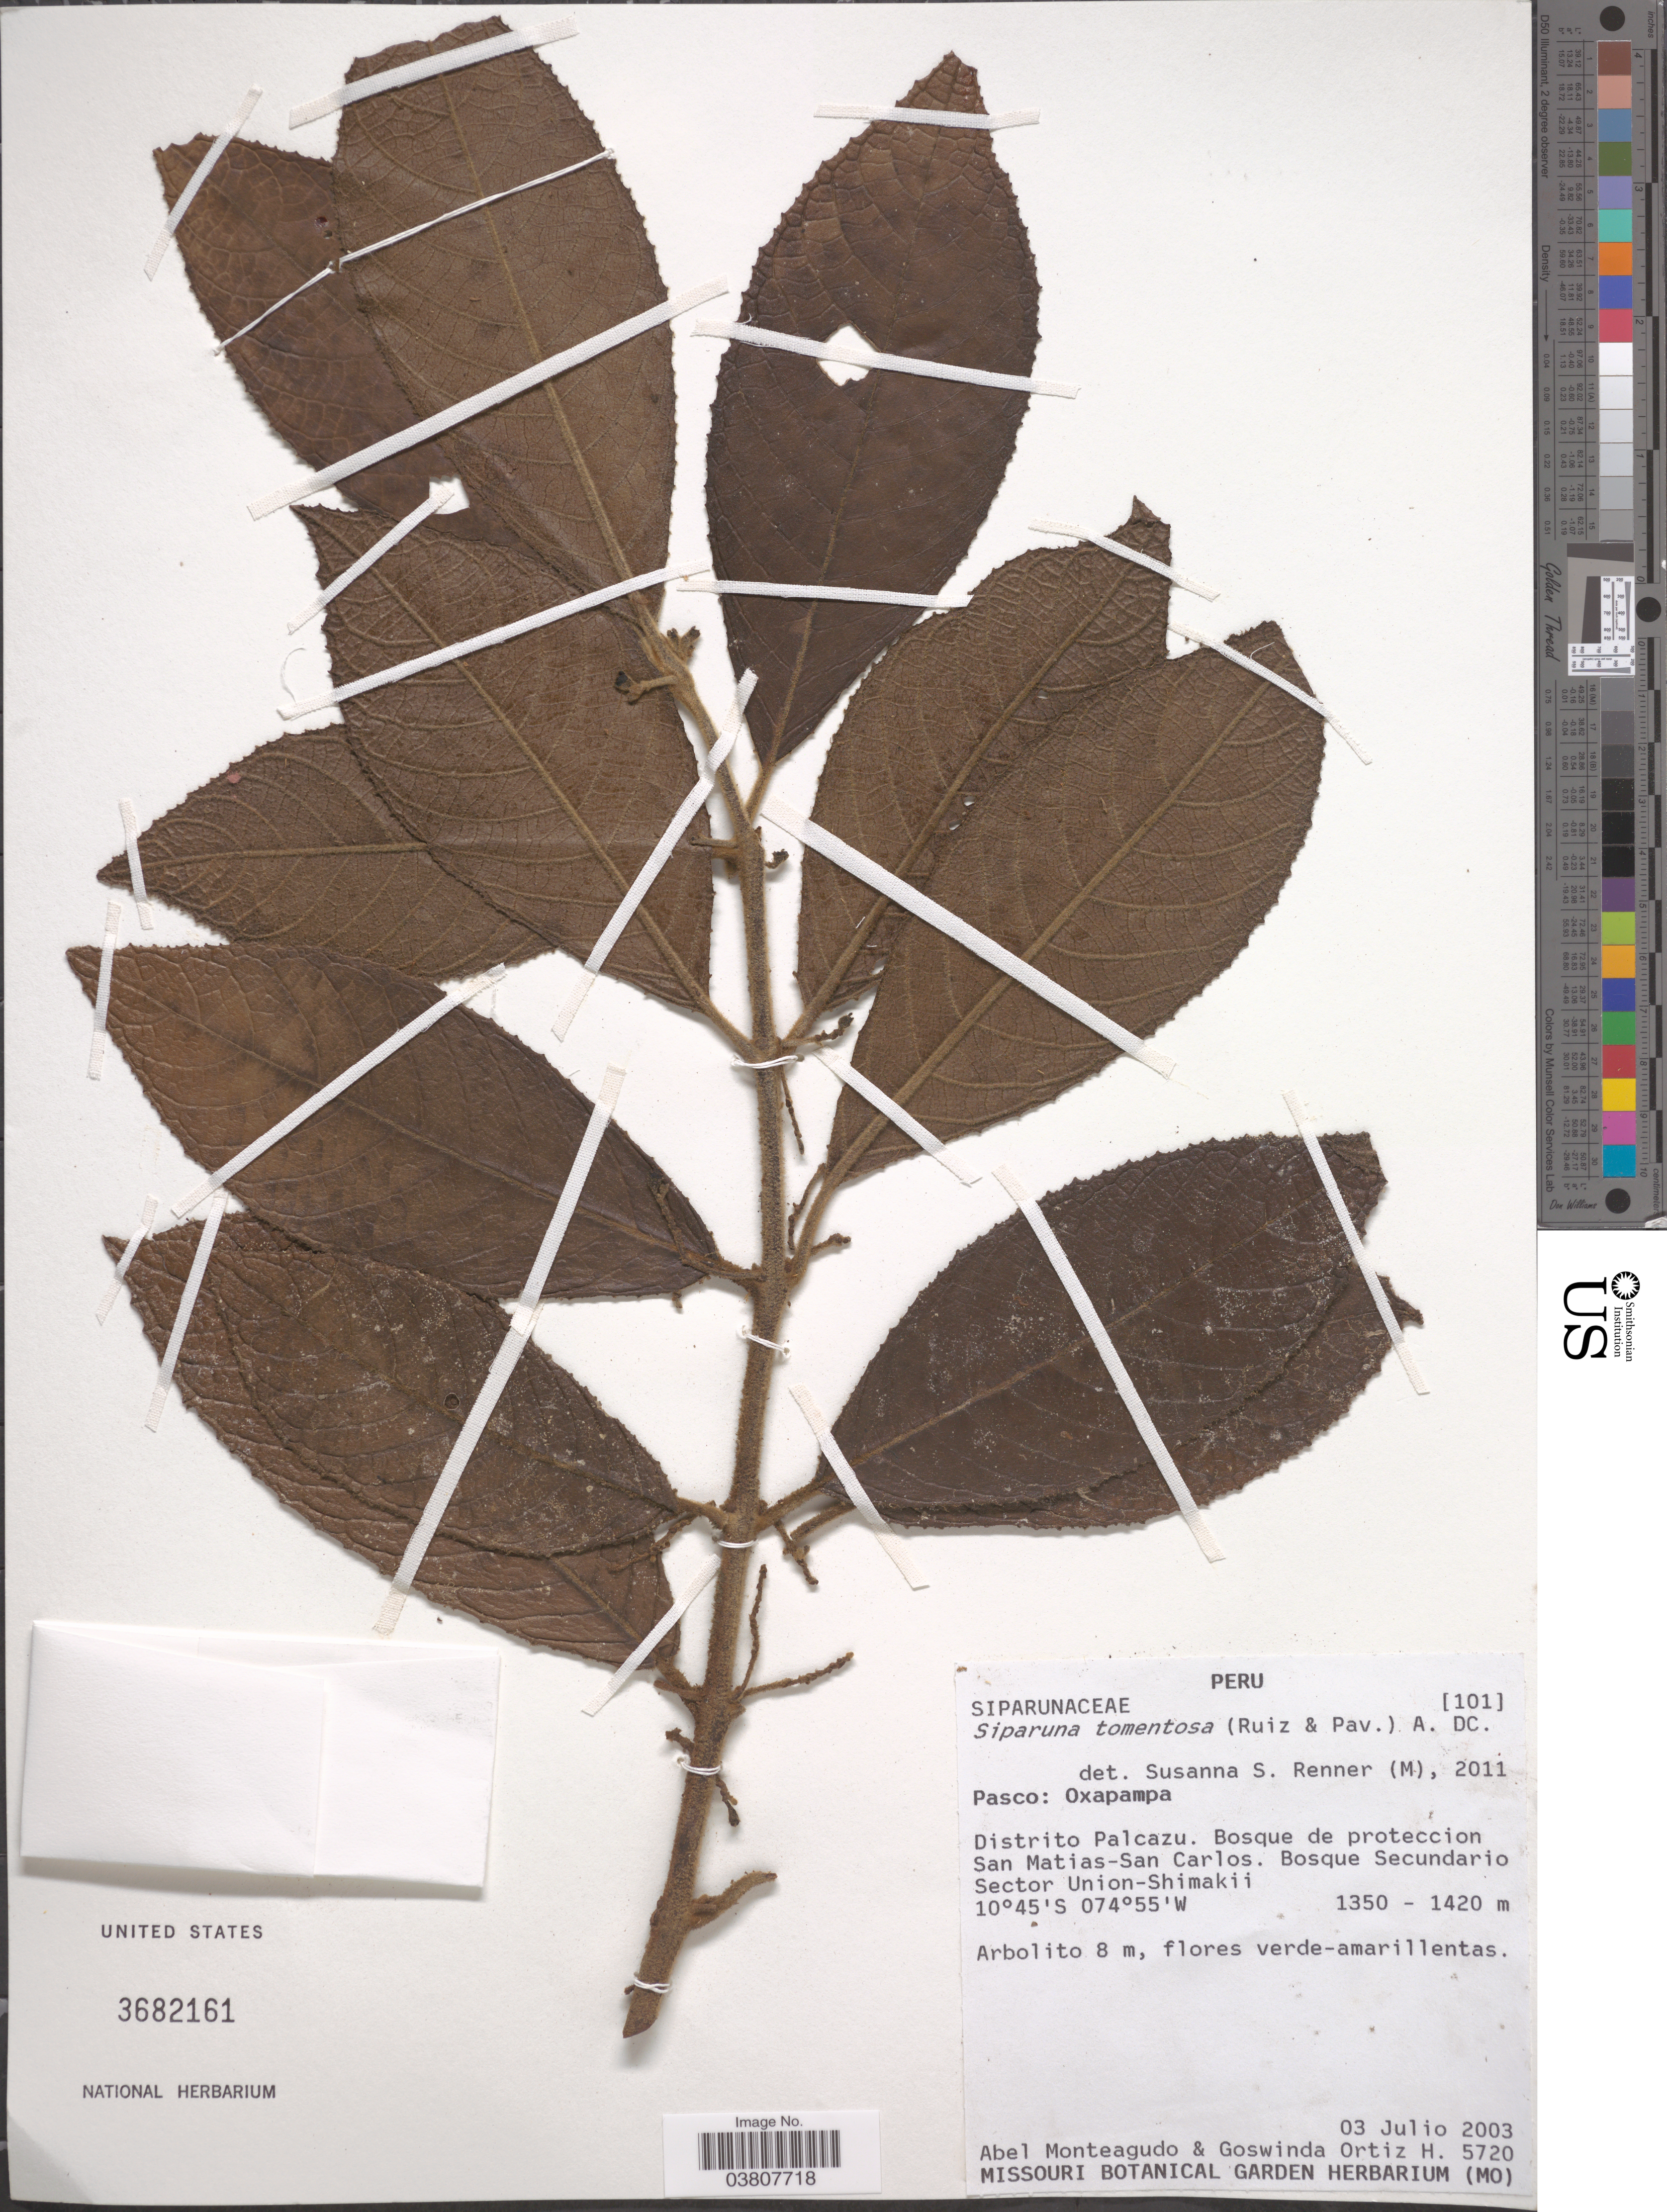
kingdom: Plantae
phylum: Tracheophyta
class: Magnoliopsida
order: Laurales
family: Siparunaceae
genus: Siparuna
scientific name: Siparuna tomentosa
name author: Perkins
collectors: A. Monteagudo & G. Ortiz H.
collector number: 5720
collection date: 2003-07-03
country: Peru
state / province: Pasco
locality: Oxapampa. Distrito Palcazu. Bosque de proteccion San Matias-San Carlos. Bosque Secundario Sector Union-Shimakii.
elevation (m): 1350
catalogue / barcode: US 3682161